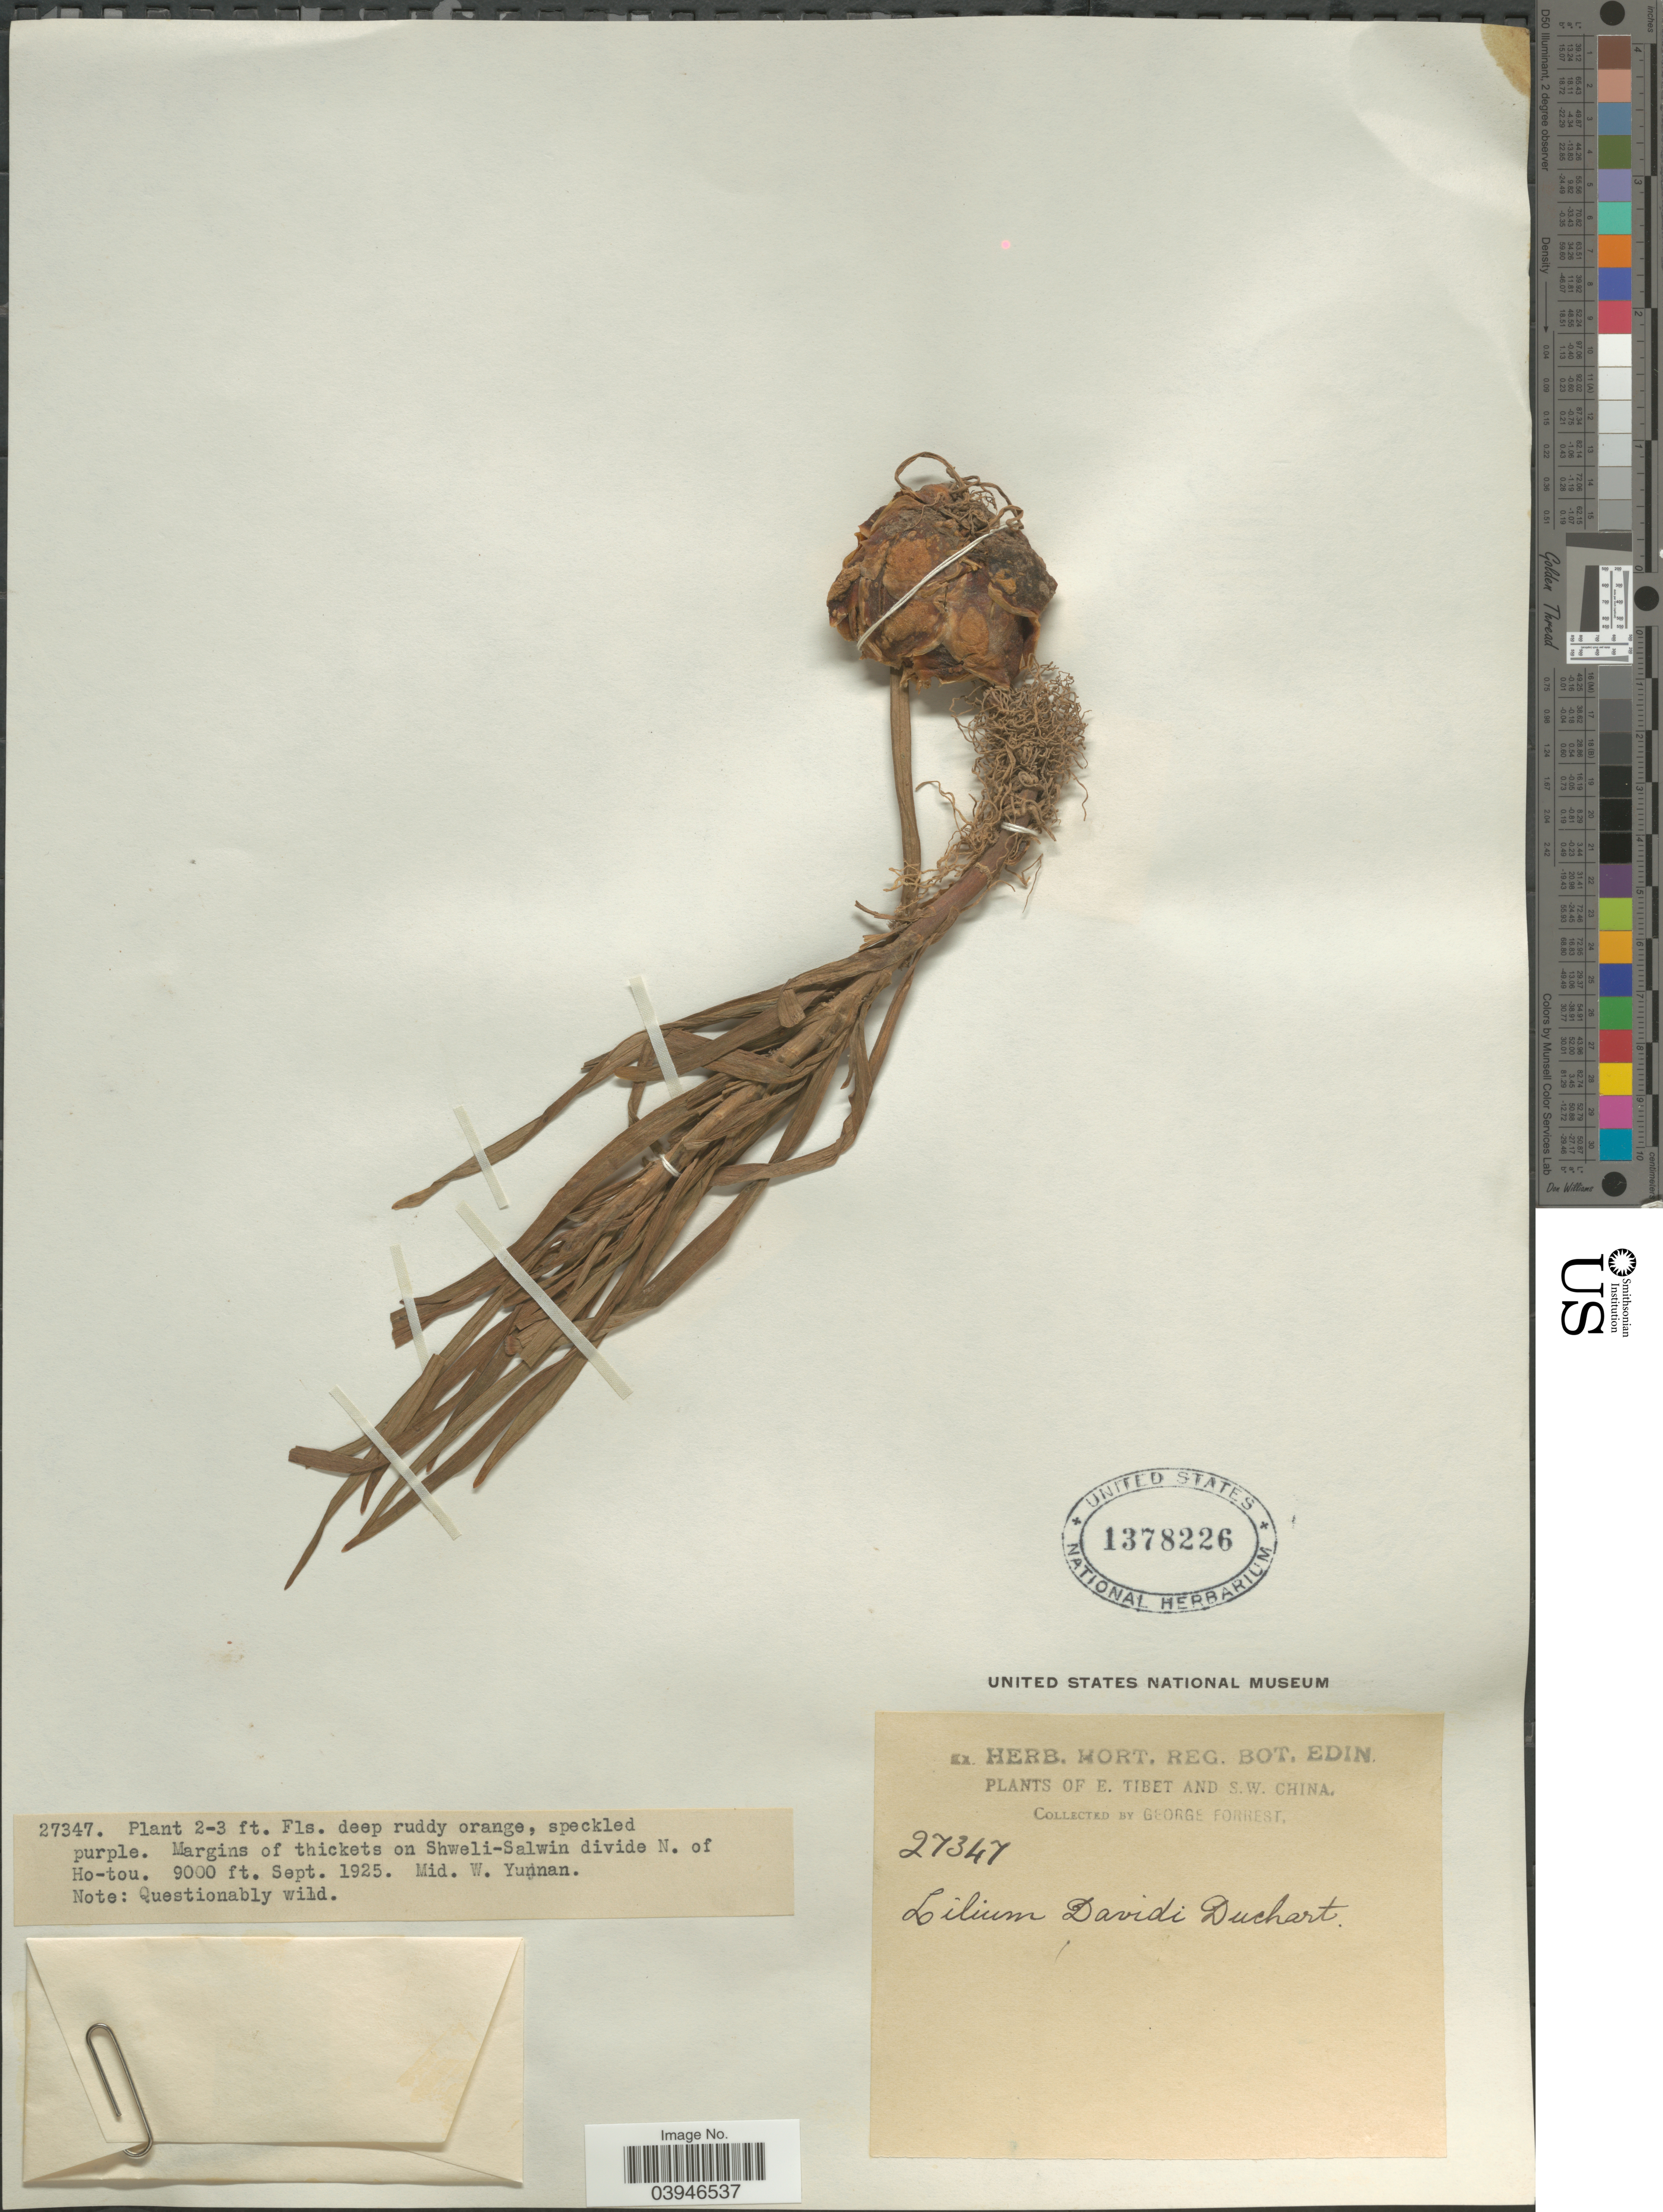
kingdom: Plantae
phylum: Tracheophyta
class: Liliopsida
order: Liliales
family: Liliaceae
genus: Lilium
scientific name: Lilium davidii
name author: Duch. ex Elwes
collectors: G. Forrest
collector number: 27347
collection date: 1925-09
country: China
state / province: Yunnan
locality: S. W. China. Margins of thickets on Shweli-Salwin divide N. of Ho-tou. Mid. W. Yunnan.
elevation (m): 2743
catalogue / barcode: US 1378226